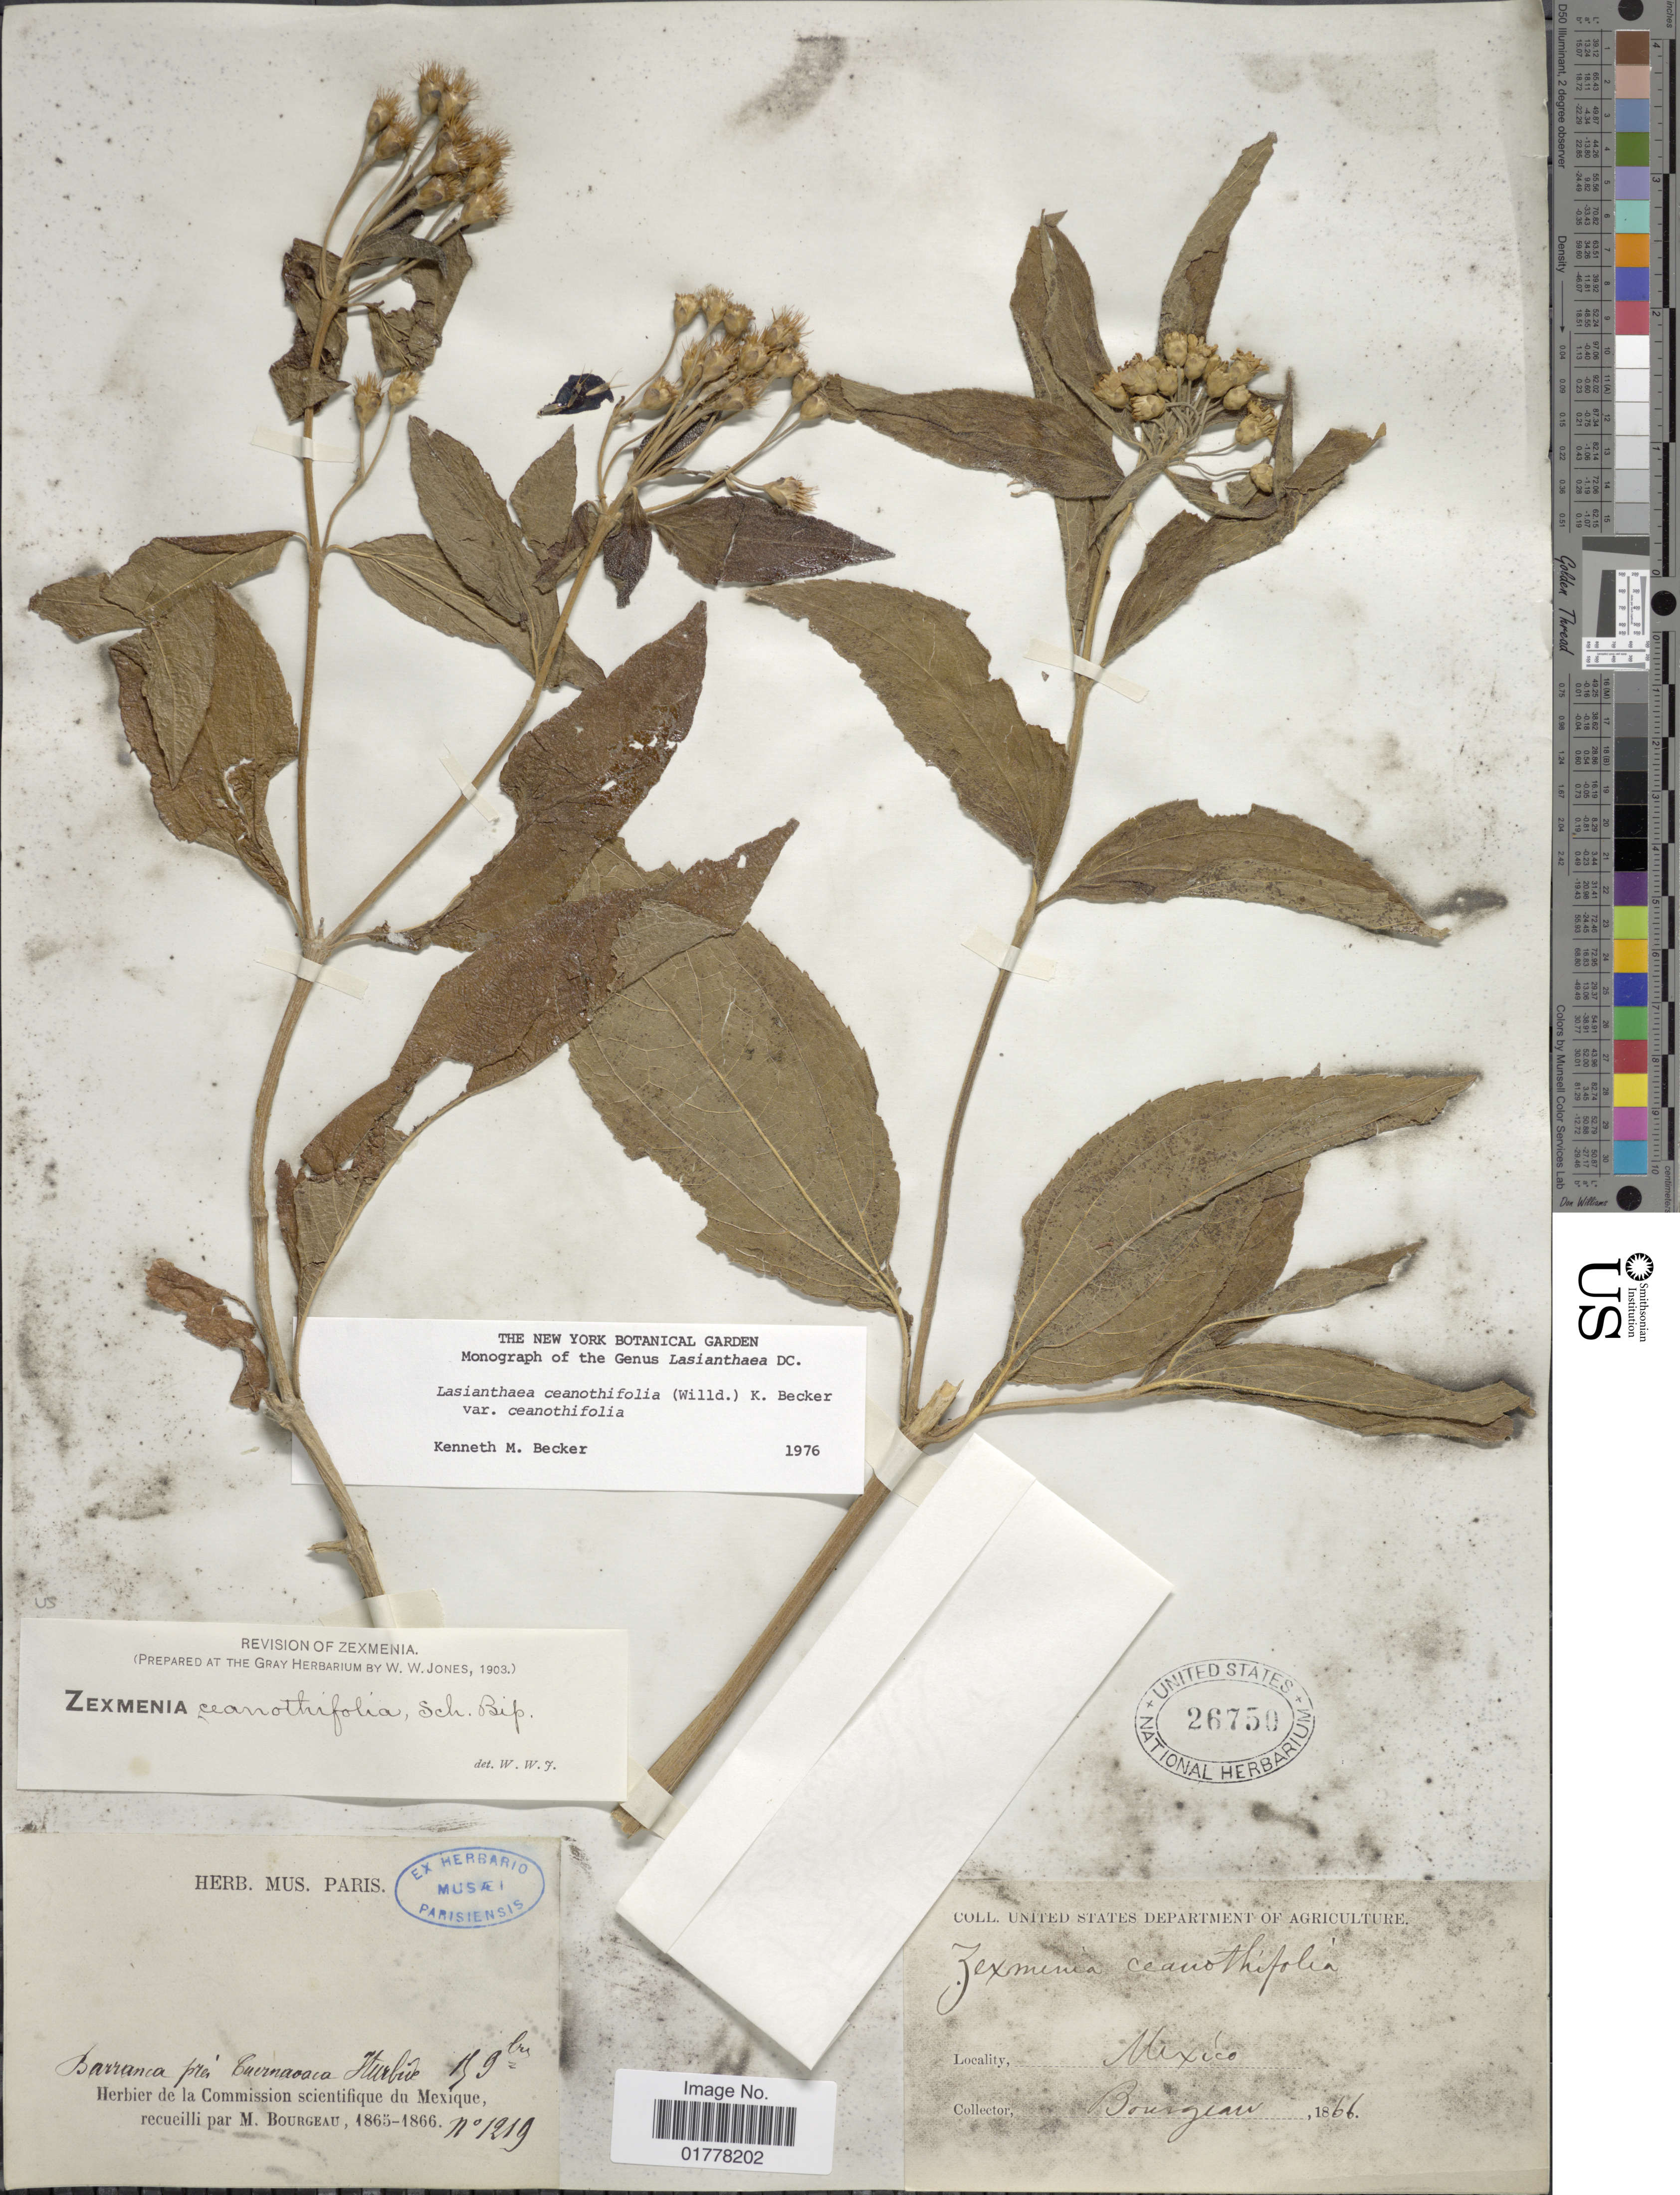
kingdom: Plantae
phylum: Tracheophyta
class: Magnoliopsida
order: Asterales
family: Asteraceae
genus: Lasianthaea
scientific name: Lasianthaea ceanothifolia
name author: (Willd.) K.M. Becker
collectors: M. Bourgeau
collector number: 1219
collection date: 1866-11-15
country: Mexico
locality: Barranca d. Cuernavaca, Iturbide.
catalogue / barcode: US 26750